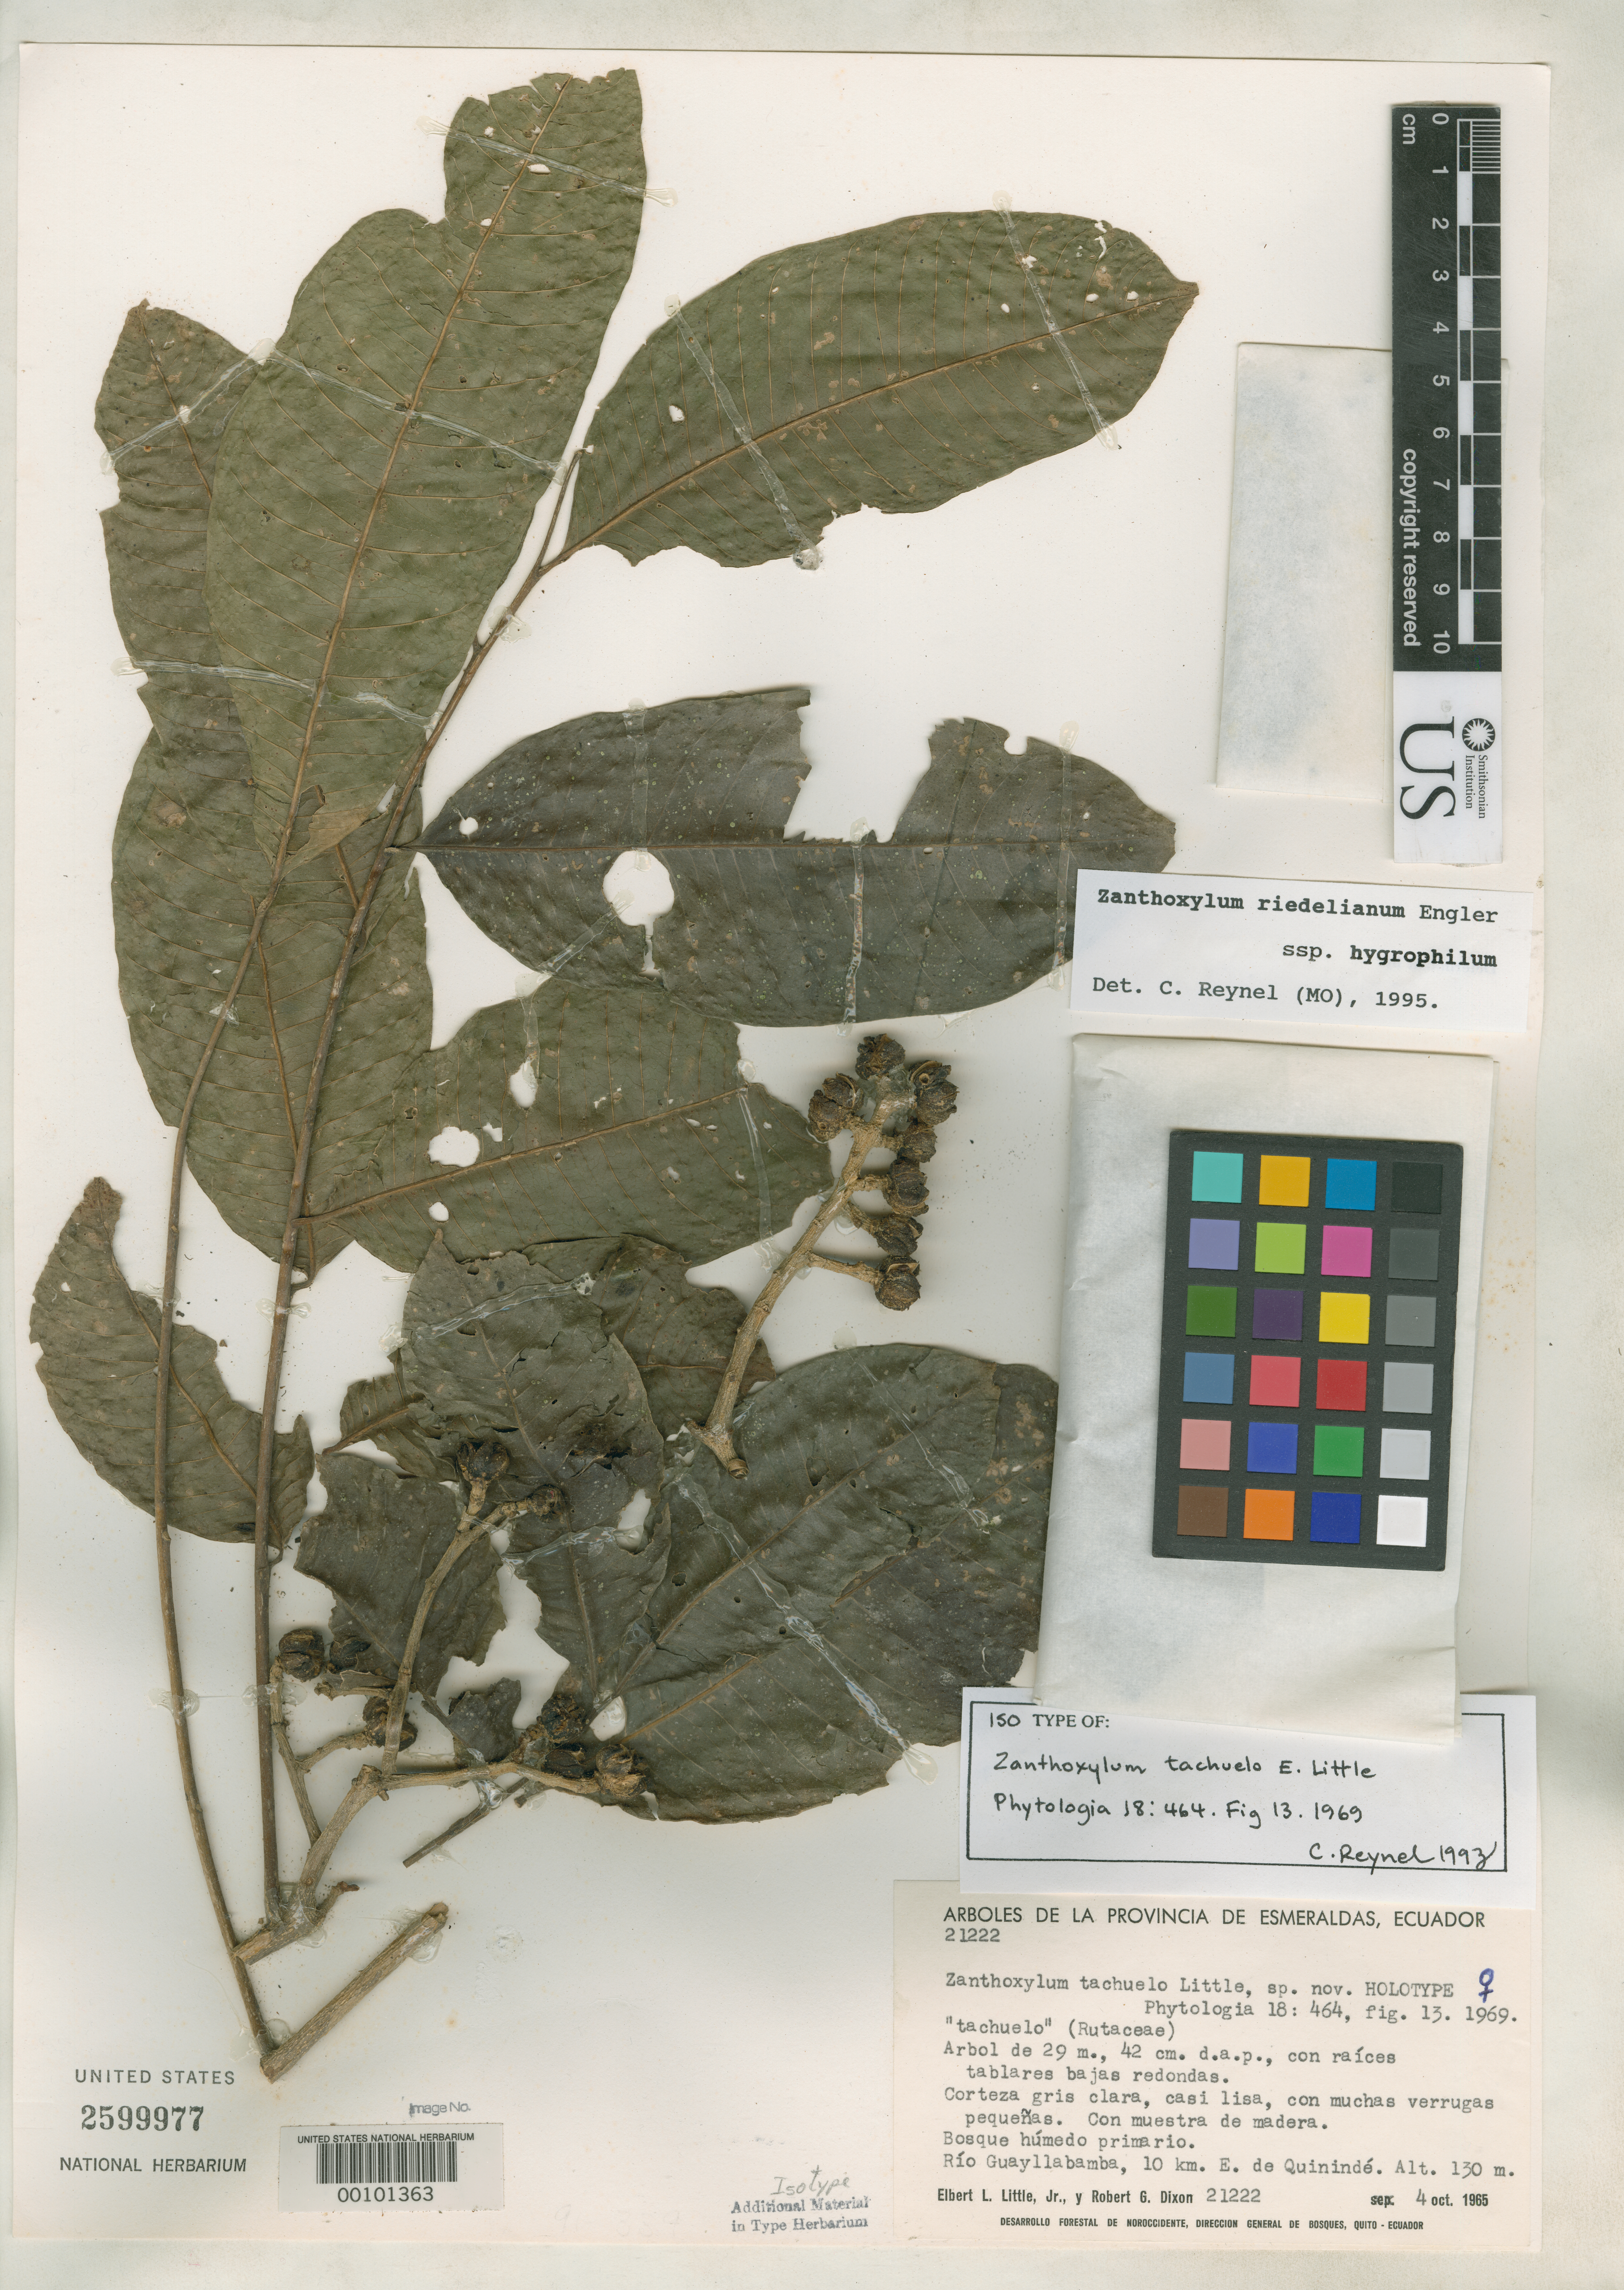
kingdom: Plantae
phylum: Tracheophyta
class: Magnoliopsida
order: Sapindales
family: Rutaceae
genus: Zanthoxylum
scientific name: Zanthoxylum tachuelo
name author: Little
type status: Holotype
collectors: E. L. Little & R. G. Dixon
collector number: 21222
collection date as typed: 04 Oct 1965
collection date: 1965-10-04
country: Ecuador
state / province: Esmeraldas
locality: Rio Guayllabamba, 10 km E of Quininde.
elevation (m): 130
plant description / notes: Annotated by Reynel (1993) as "isotype" by Reynel. One of two consecutively numbered US sheets (USNH 2599976, 2599977) both originally labeled as "holotype" by Little although protologue does not specify holotype mounted on multiple sheets. A third sheet (USNH 2599978) is labeled "Type collection".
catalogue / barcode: US 2599977